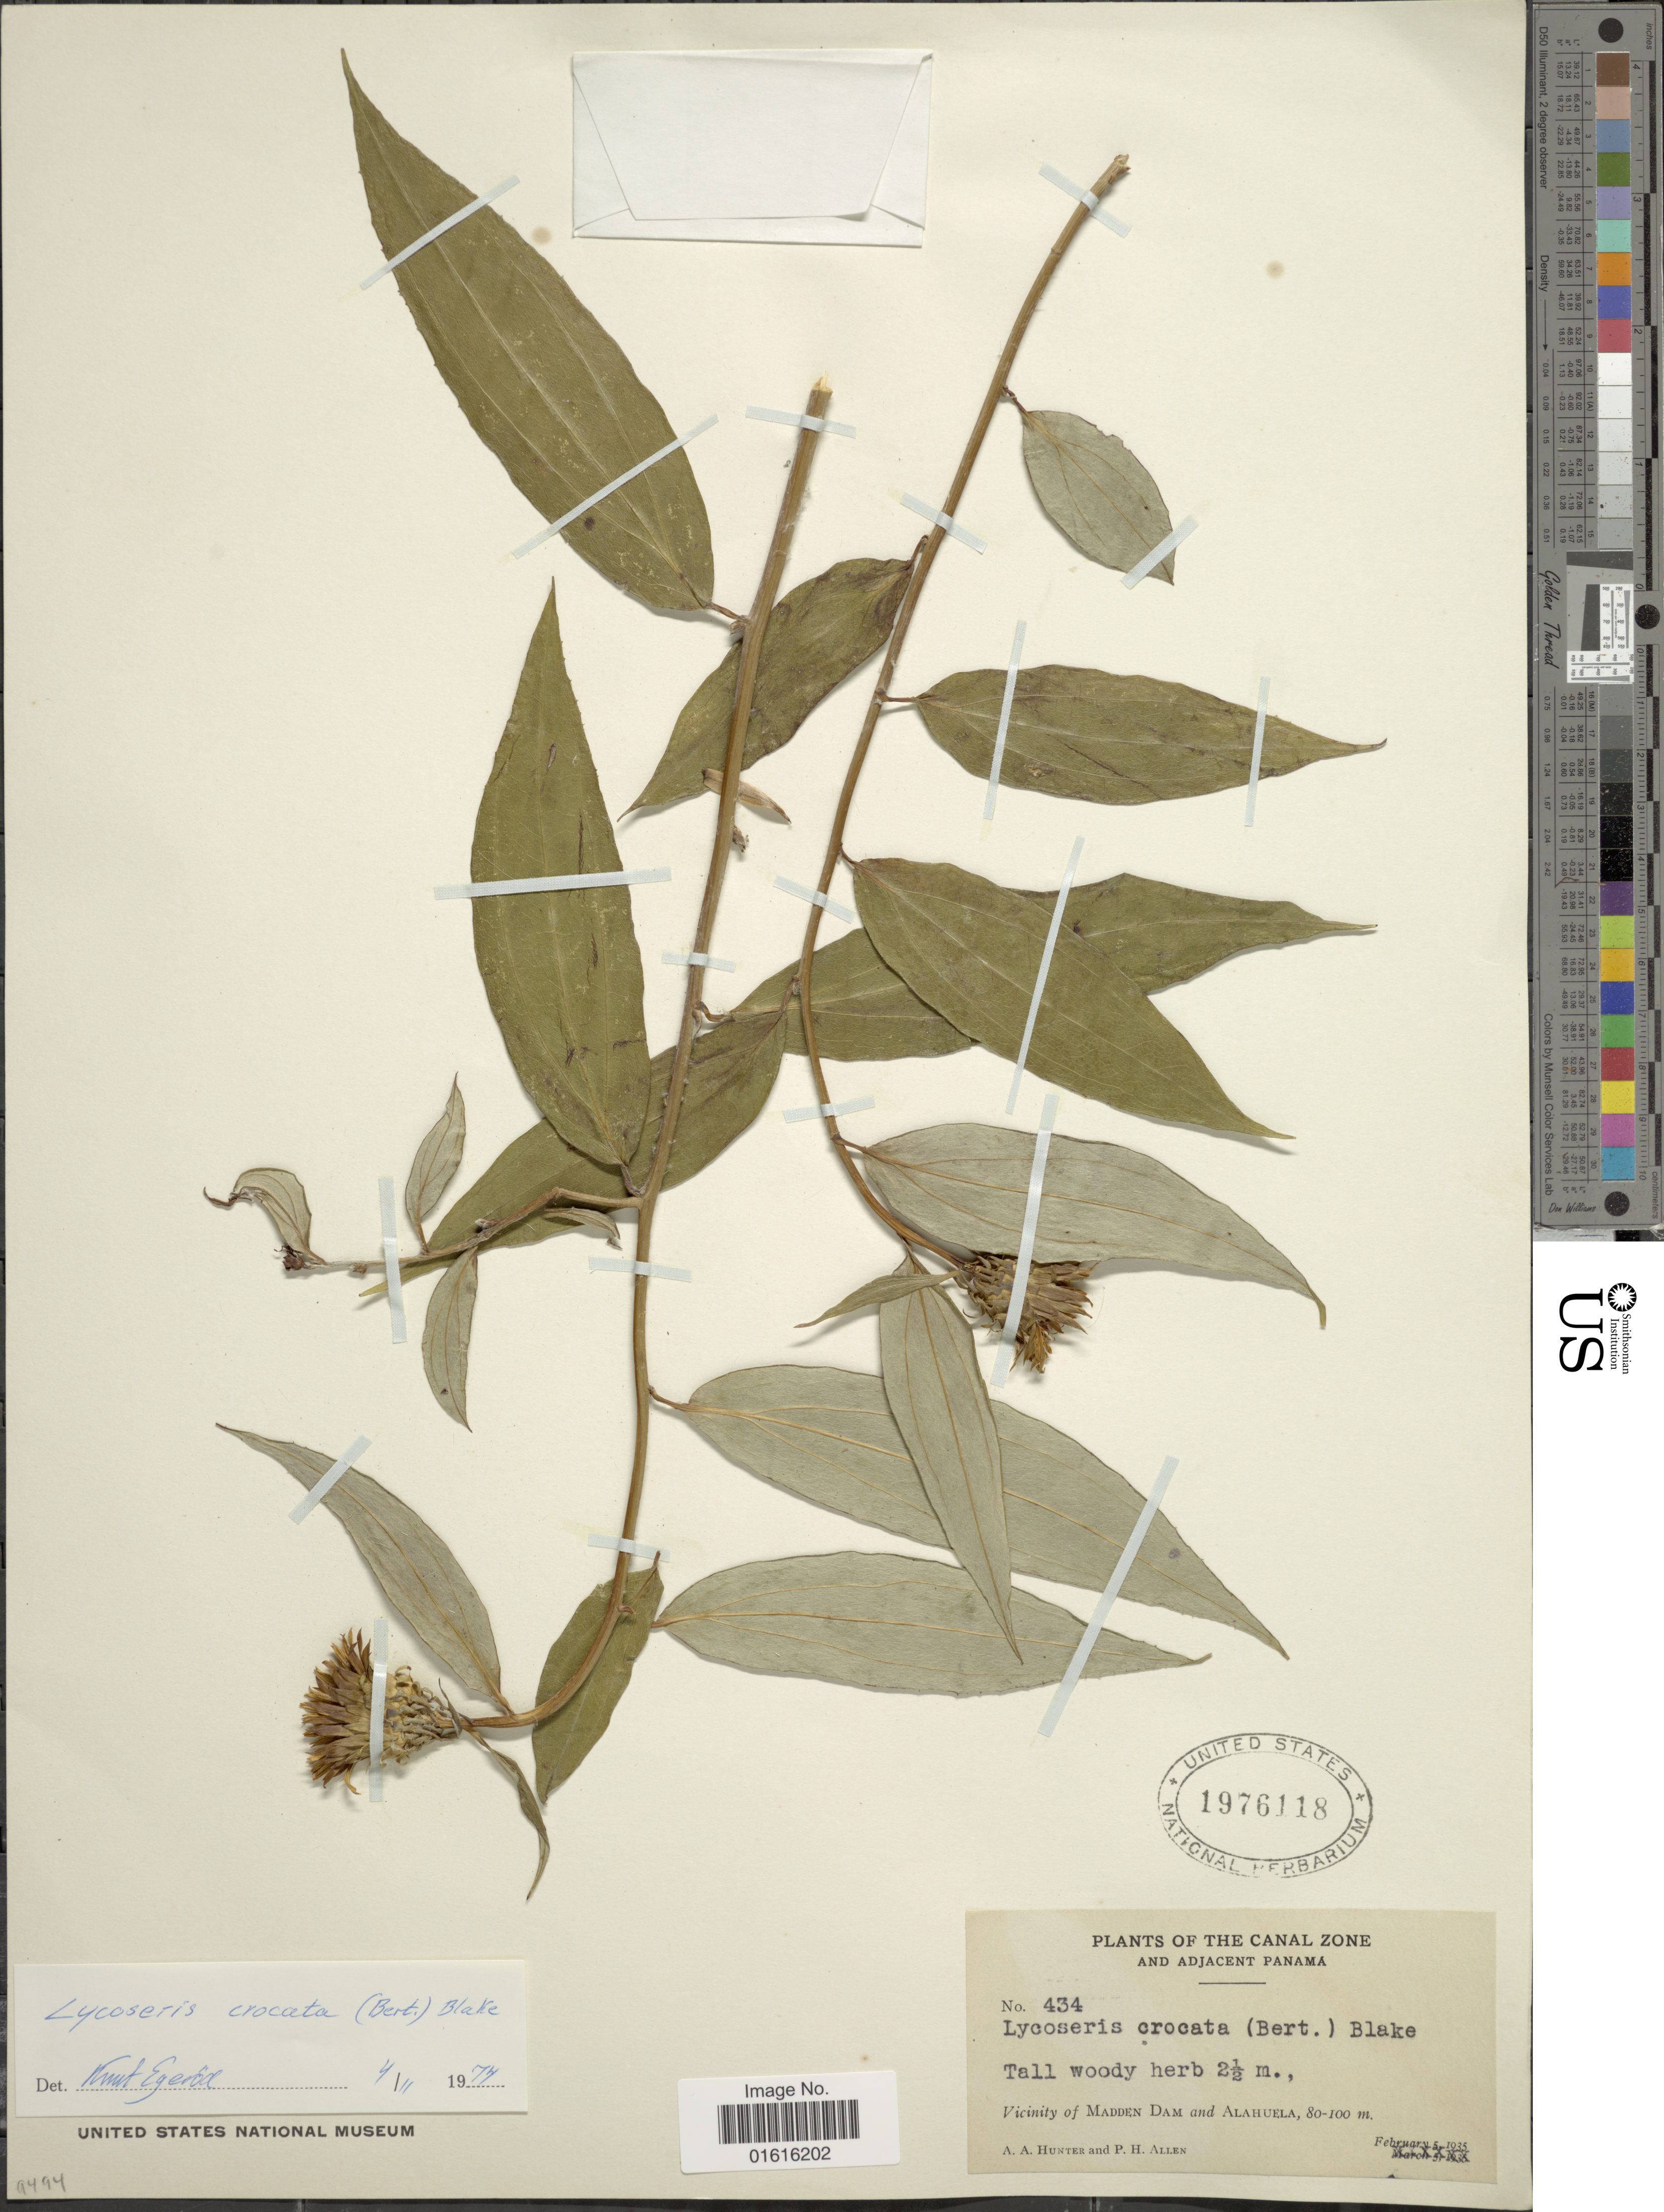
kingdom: Plantae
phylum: Tracheophyta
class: Magnoliopsida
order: Asterales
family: Asteraceae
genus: Lycoseris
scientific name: Lycoseris crocata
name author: S.F. Blake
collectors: A. Hunter & P. H. Allen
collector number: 434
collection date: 1935-02-05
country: Panama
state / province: Colón / Panamá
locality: Canal Zone and adjacent Panama. Vicinity of Madden Dam and Alahuela.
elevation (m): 80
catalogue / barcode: US 1976118